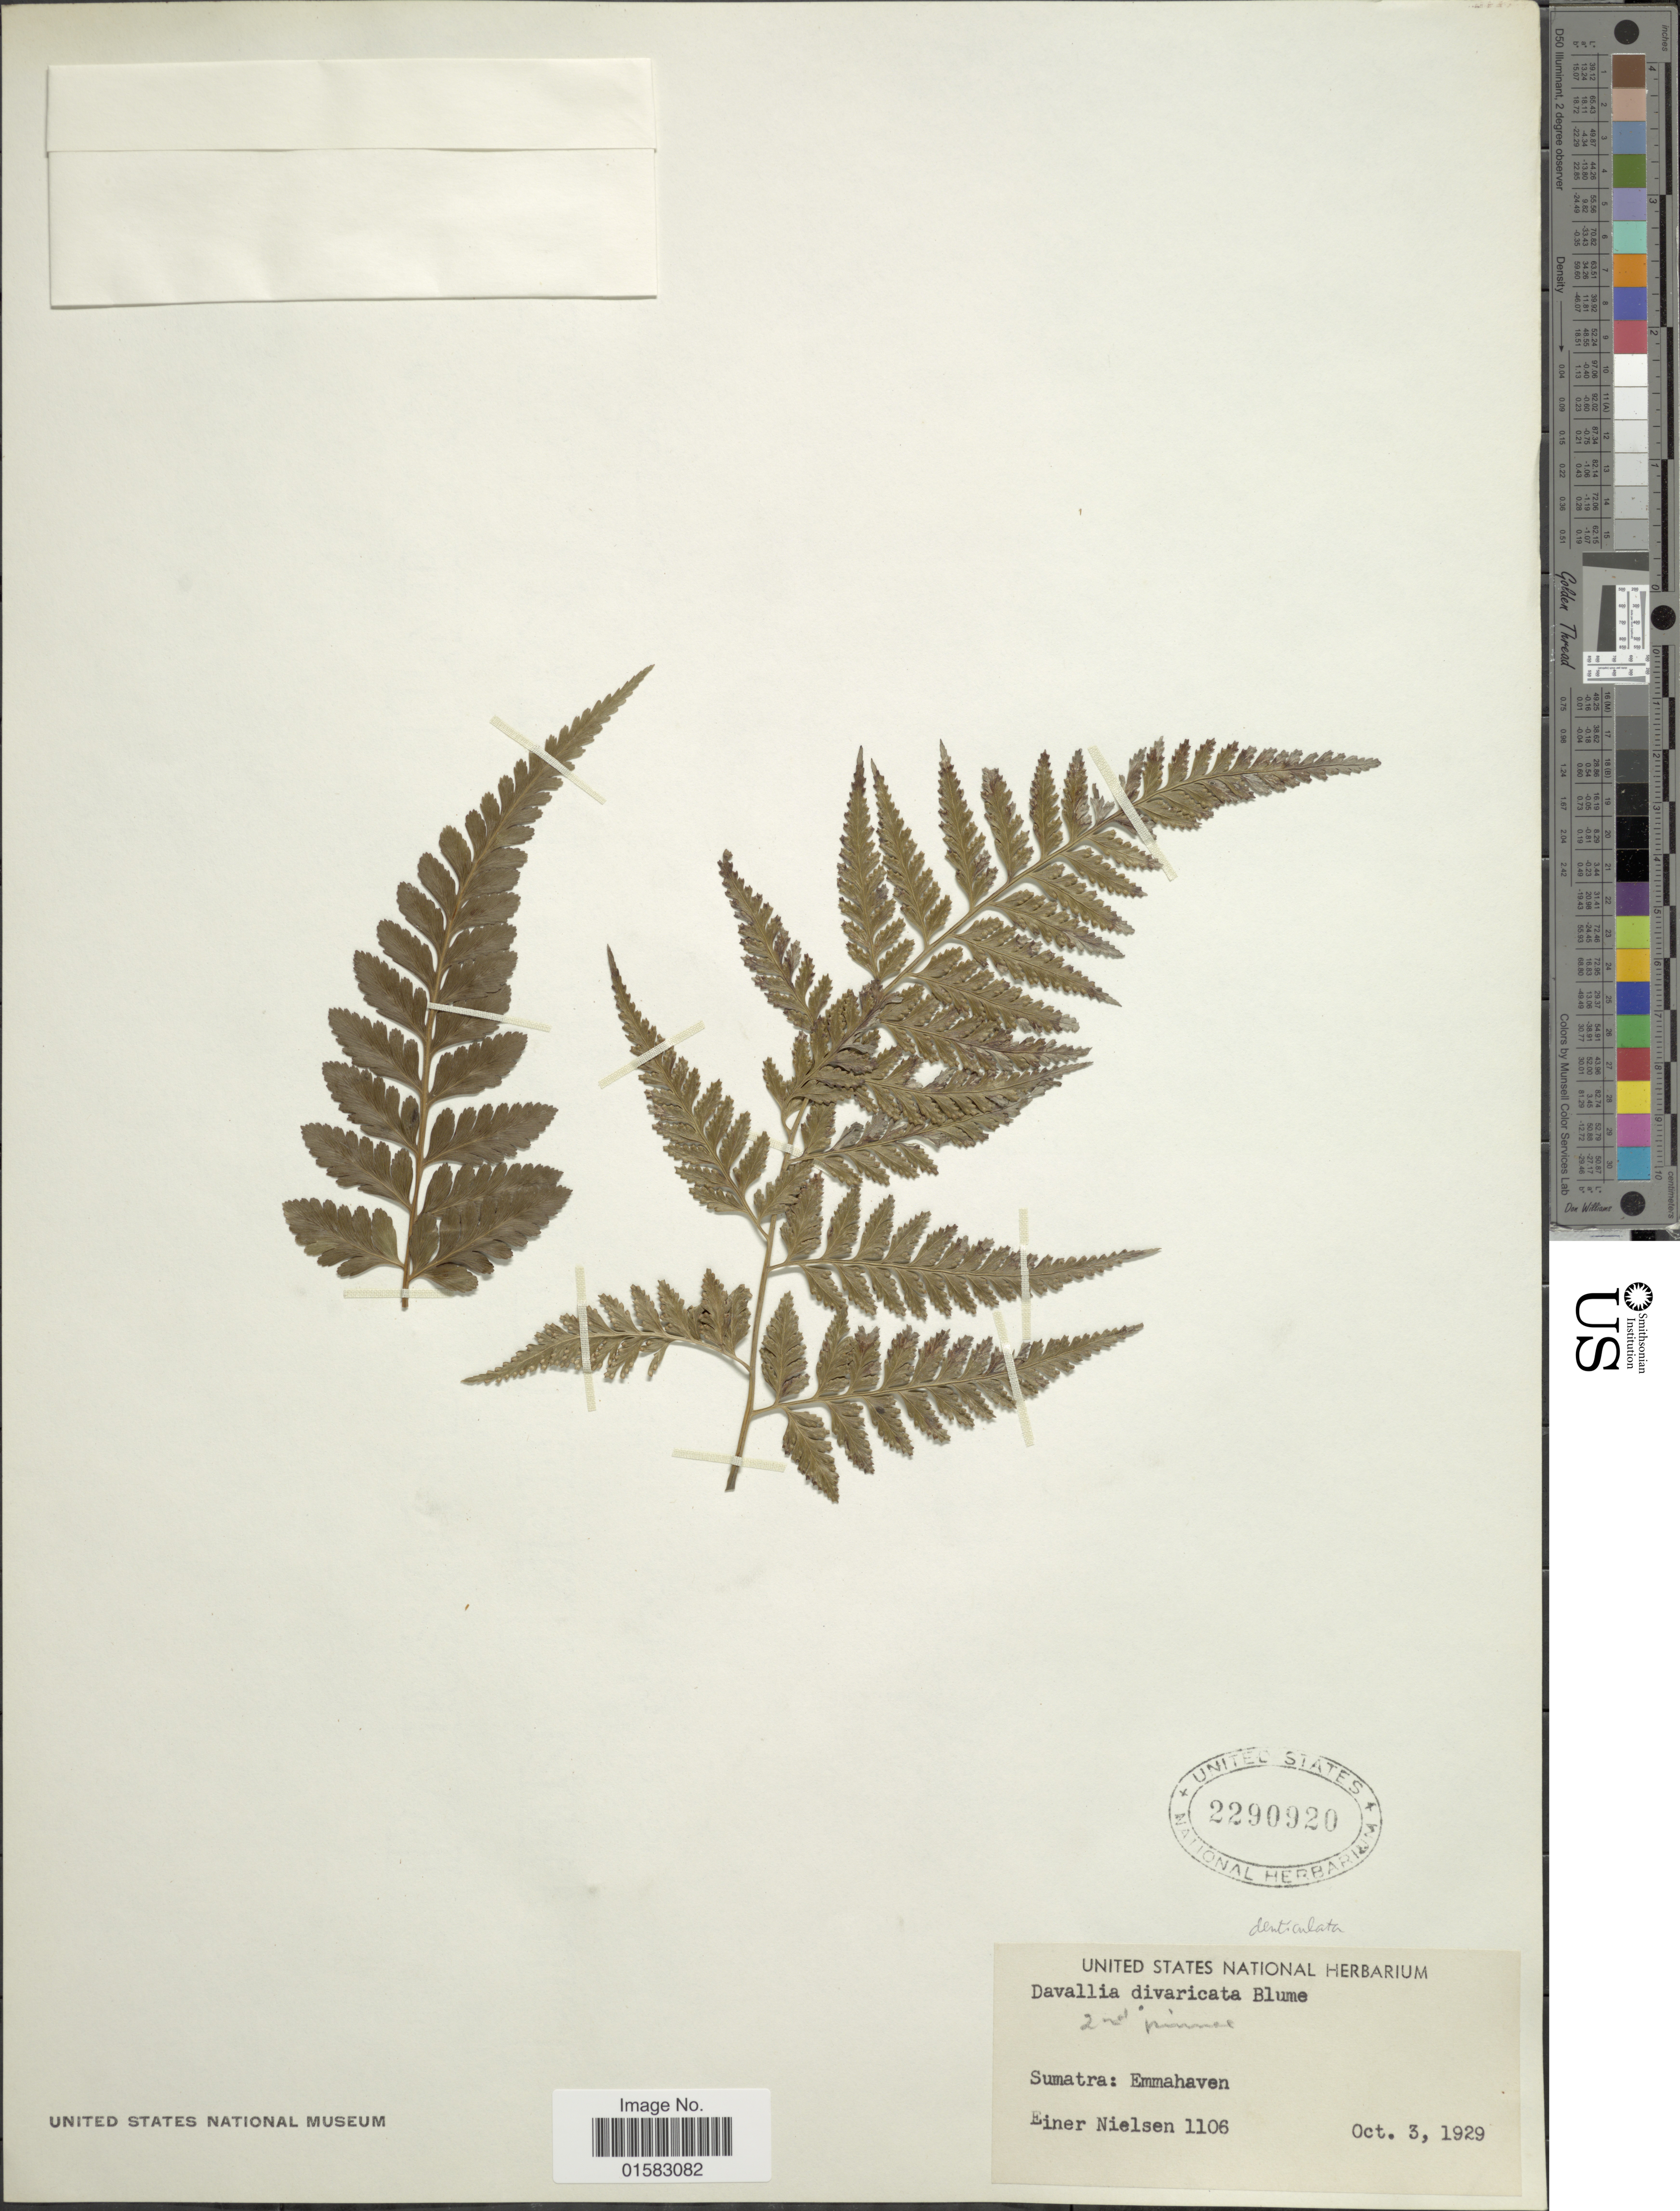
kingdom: Plantae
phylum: Tracheophyta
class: Polypodiopsida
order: Polypodiales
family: Davalliaceae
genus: Davallia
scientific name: Davallia divaricata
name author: Blume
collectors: E. Nielsen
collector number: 1106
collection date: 1929-10-03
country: Indonesia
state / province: Sumatra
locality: Emmahaven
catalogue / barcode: US 2290920